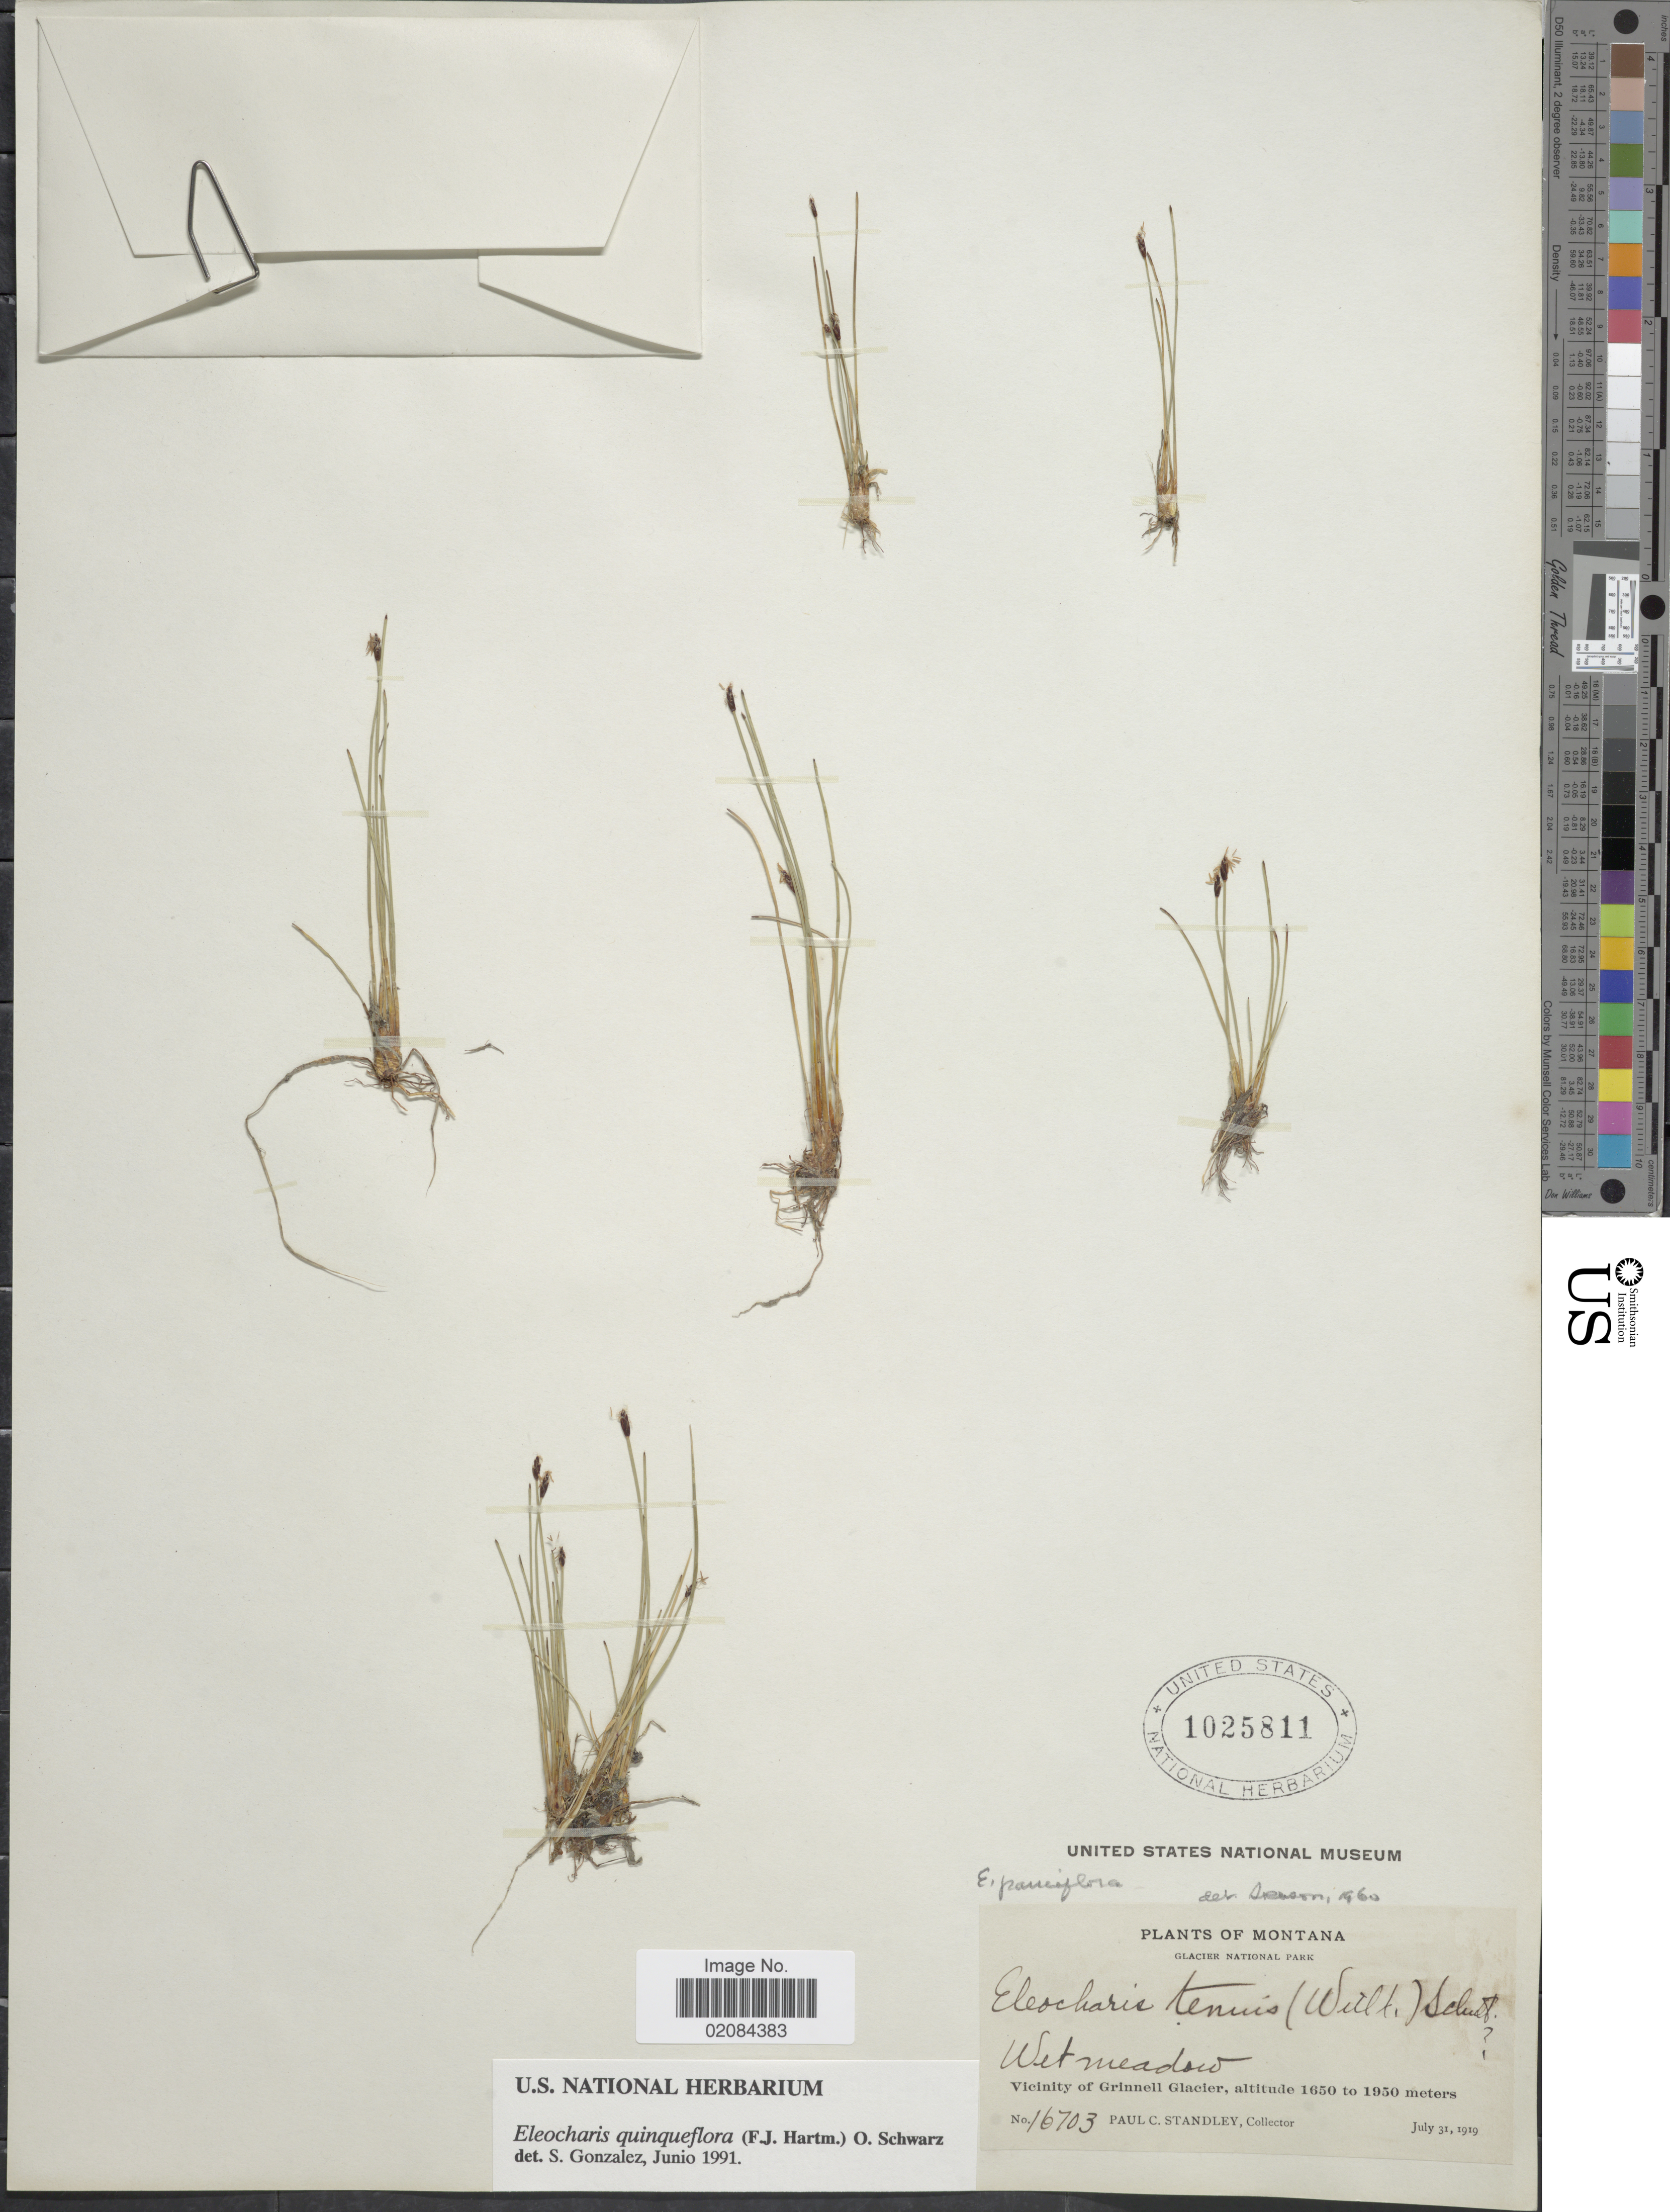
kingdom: Plantae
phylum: Tracheophyta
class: Liliopsida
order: Poales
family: Cyperaceae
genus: Eleocharis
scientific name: Eleocharis quinqueflora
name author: (Hartmann) O. Schwarz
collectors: P. C. Standley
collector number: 16703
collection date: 1919-07-31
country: United States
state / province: Montana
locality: Vicinity of Grinnell Glacier, Glacier National Park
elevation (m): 1650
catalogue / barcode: US 1025811